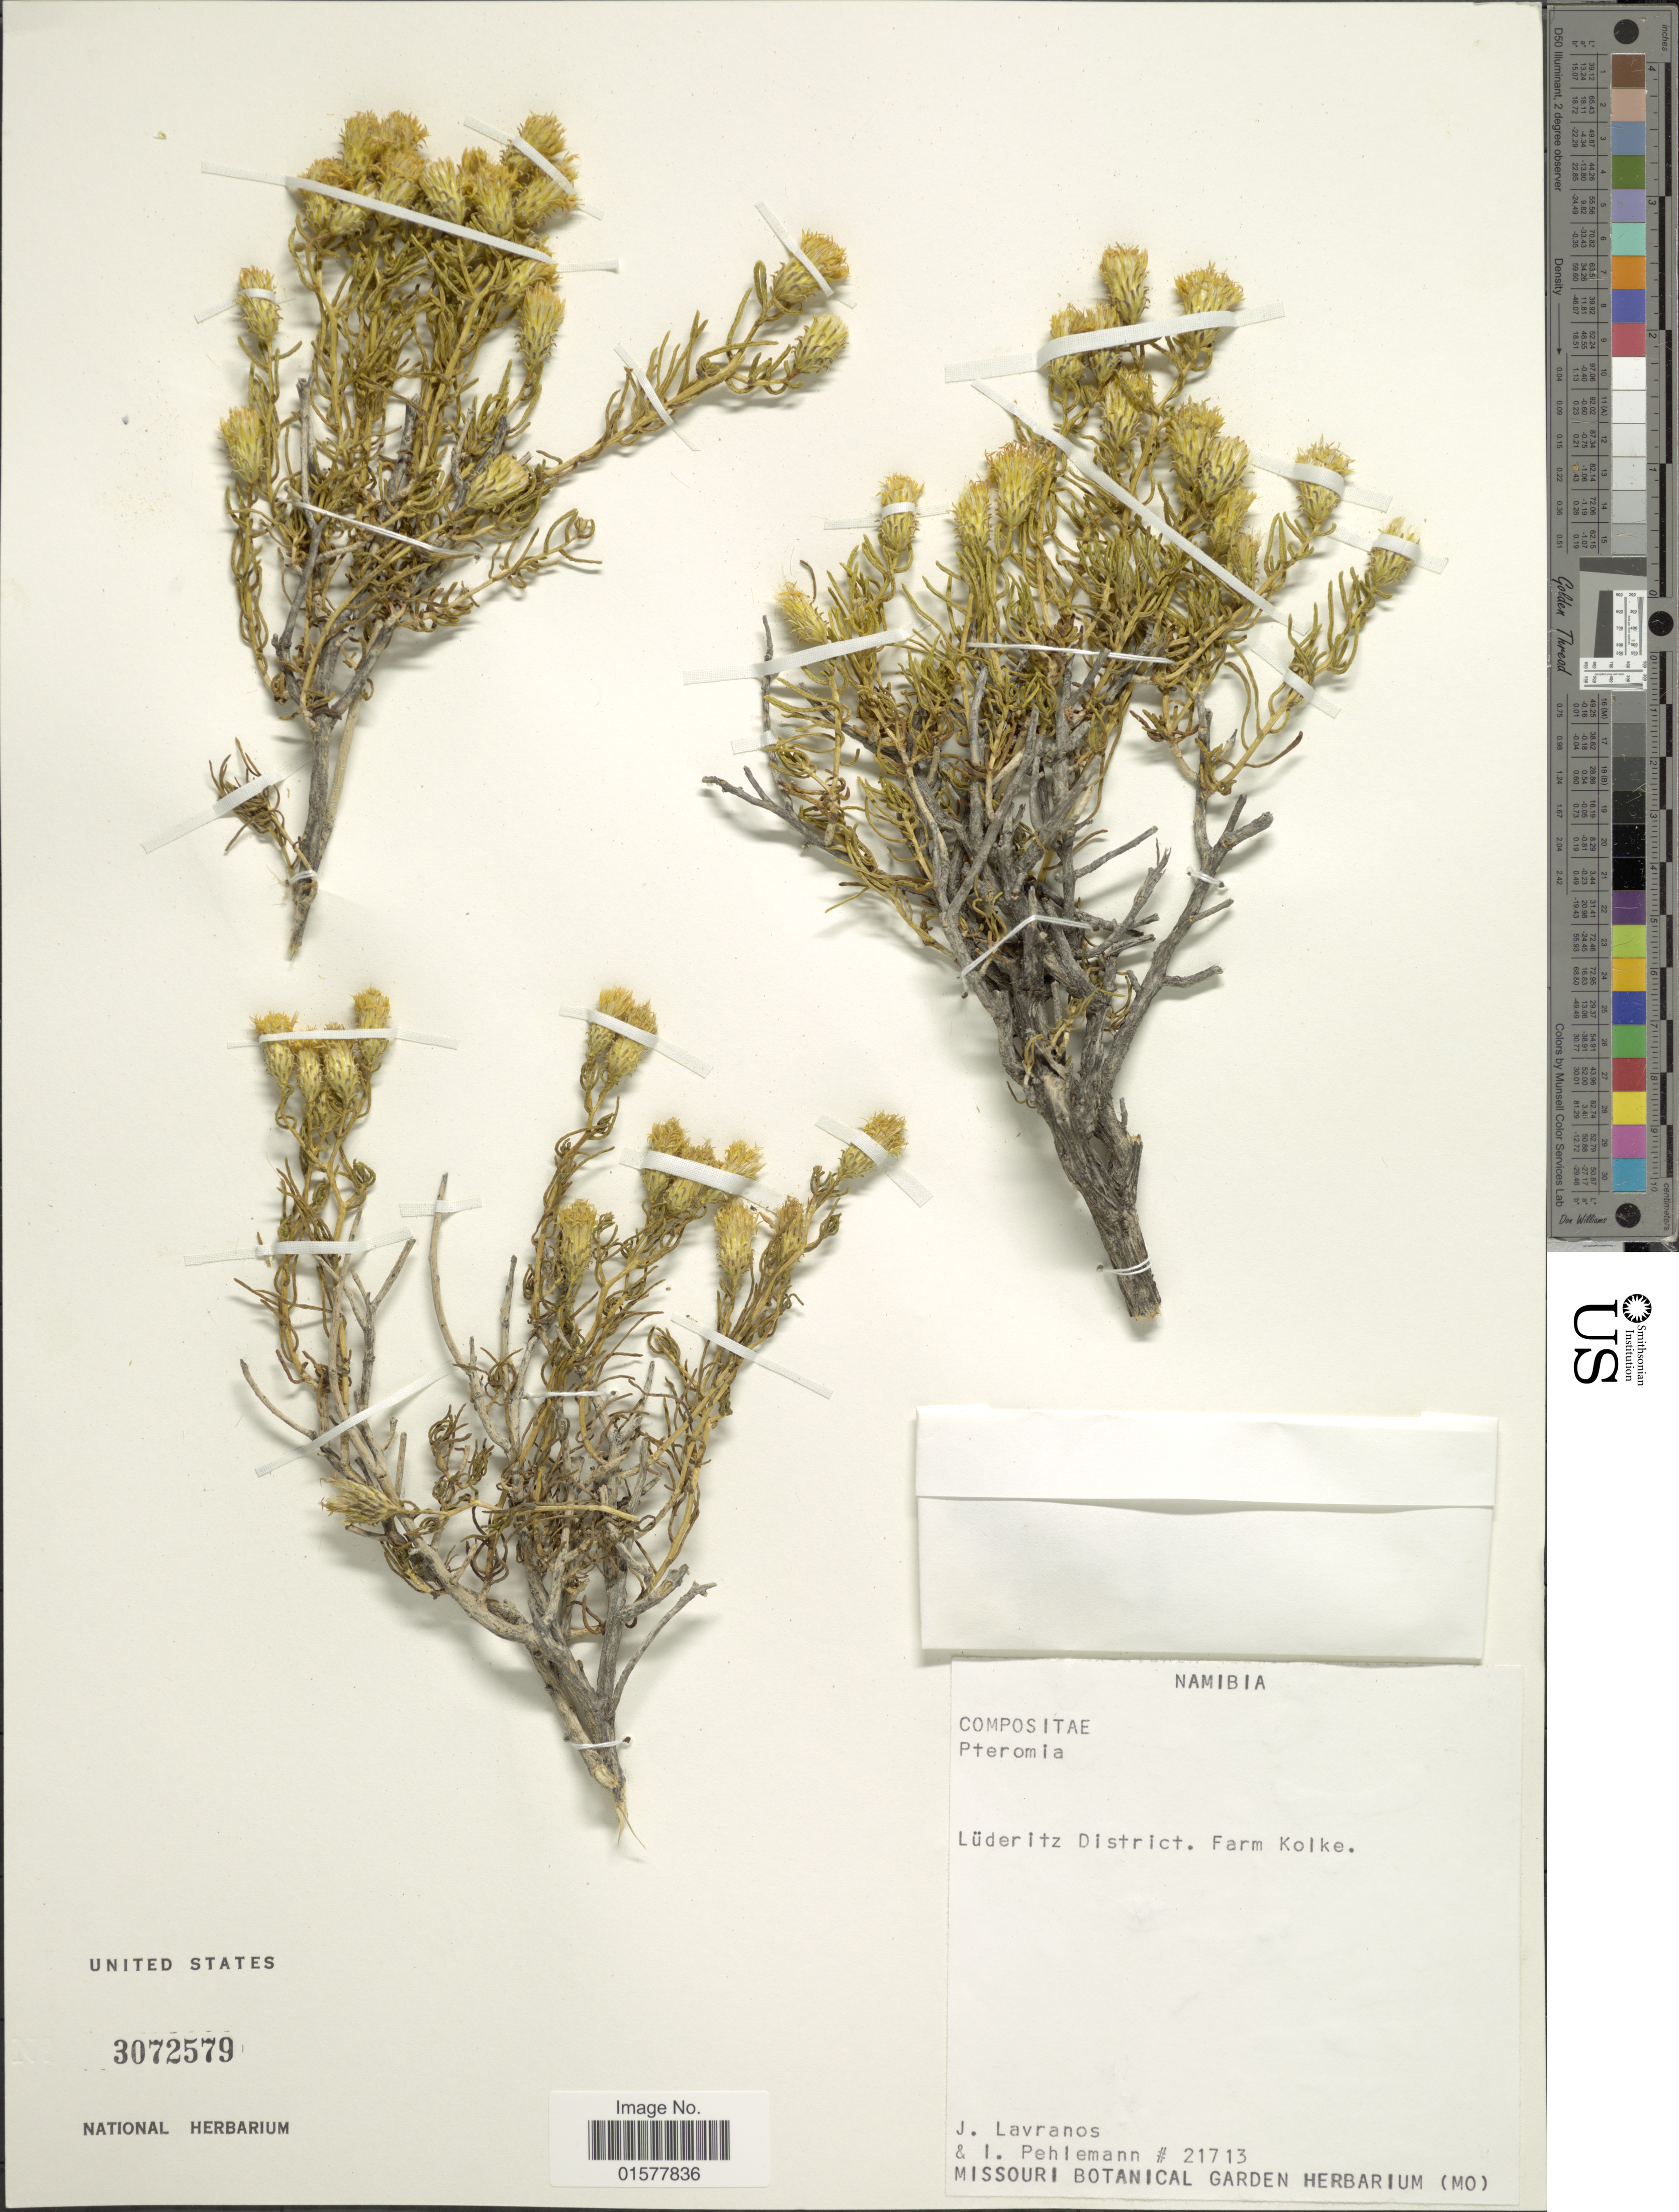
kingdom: Plantae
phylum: Tracheophyta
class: Magnoliopsida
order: Asterales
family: Asteraceae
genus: Pteronia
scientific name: Pteronia sp.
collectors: J. Lavranos & I. Pehlemann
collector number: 21713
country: Namibia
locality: Lüderitz District, Farm Kolke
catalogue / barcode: US 3072579